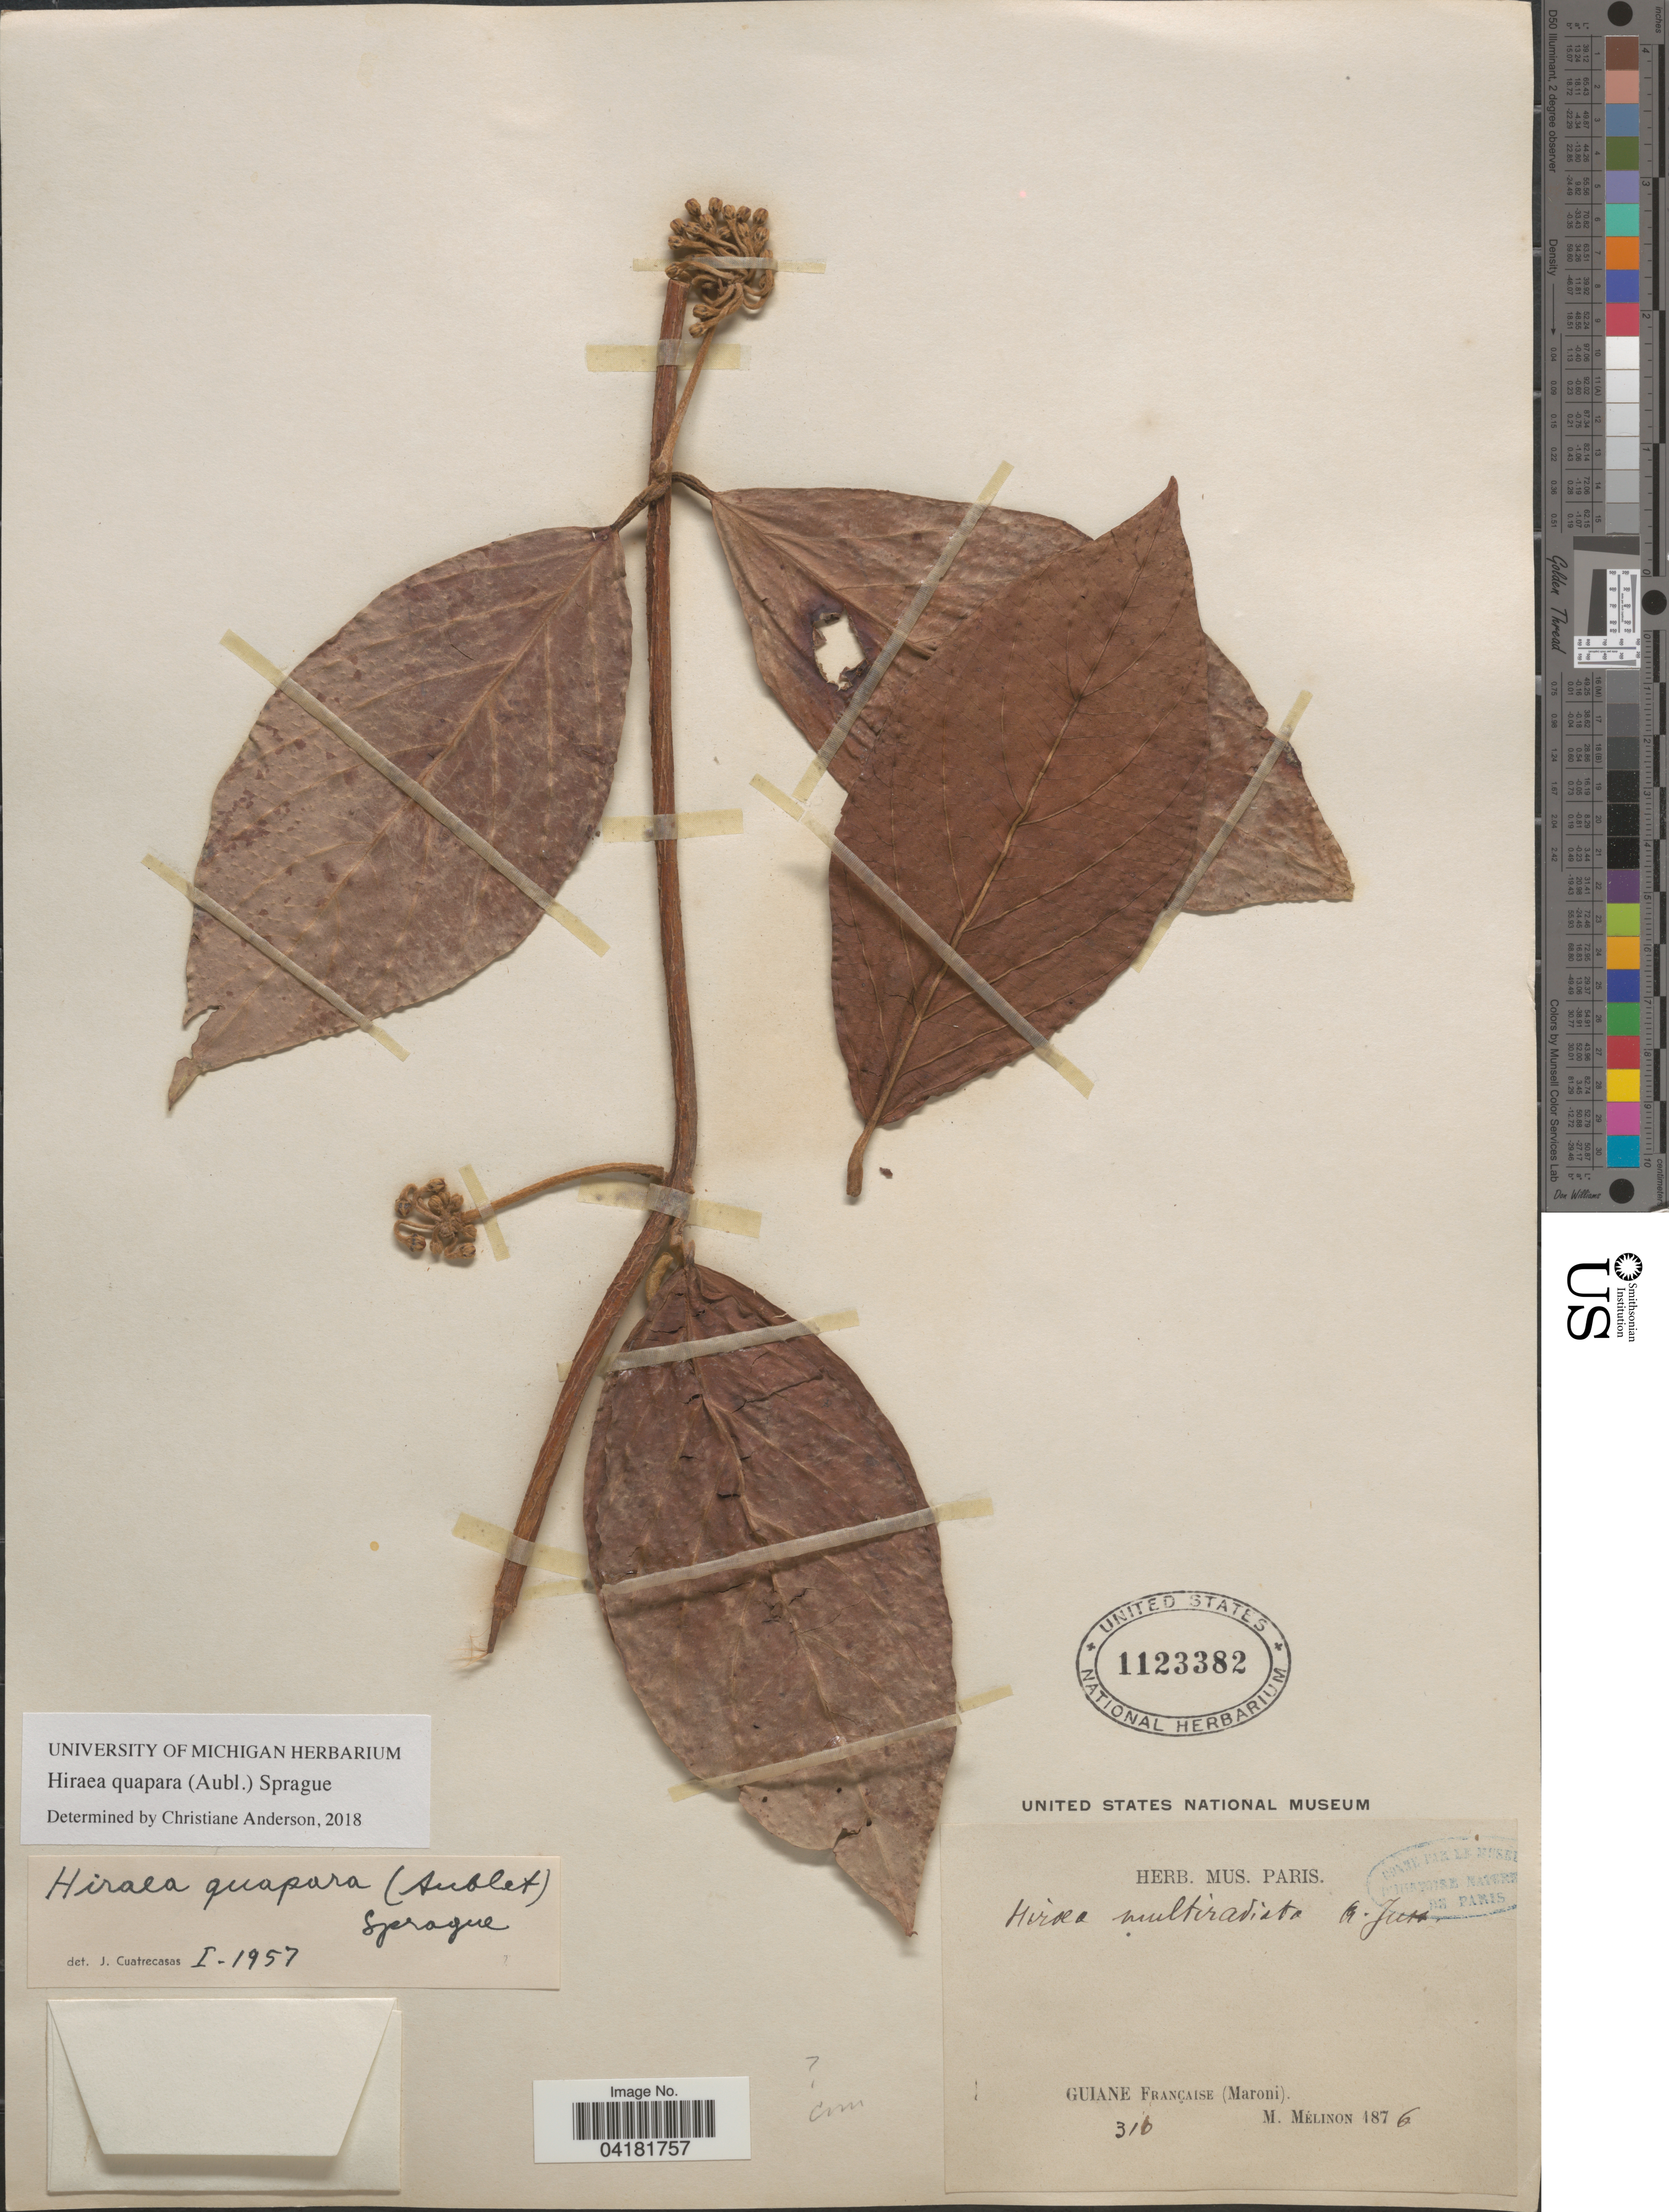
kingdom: Plantae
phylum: Tracheophyta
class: Magnoliopsida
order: Malpighiales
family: Malpighiaceae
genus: Hiraea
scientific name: Hiraea quapara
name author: (Aubl.) Sprague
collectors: M. Melinon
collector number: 316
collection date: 1876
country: French Guiana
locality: Guiane Française (Maroni).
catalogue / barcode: US 1123382